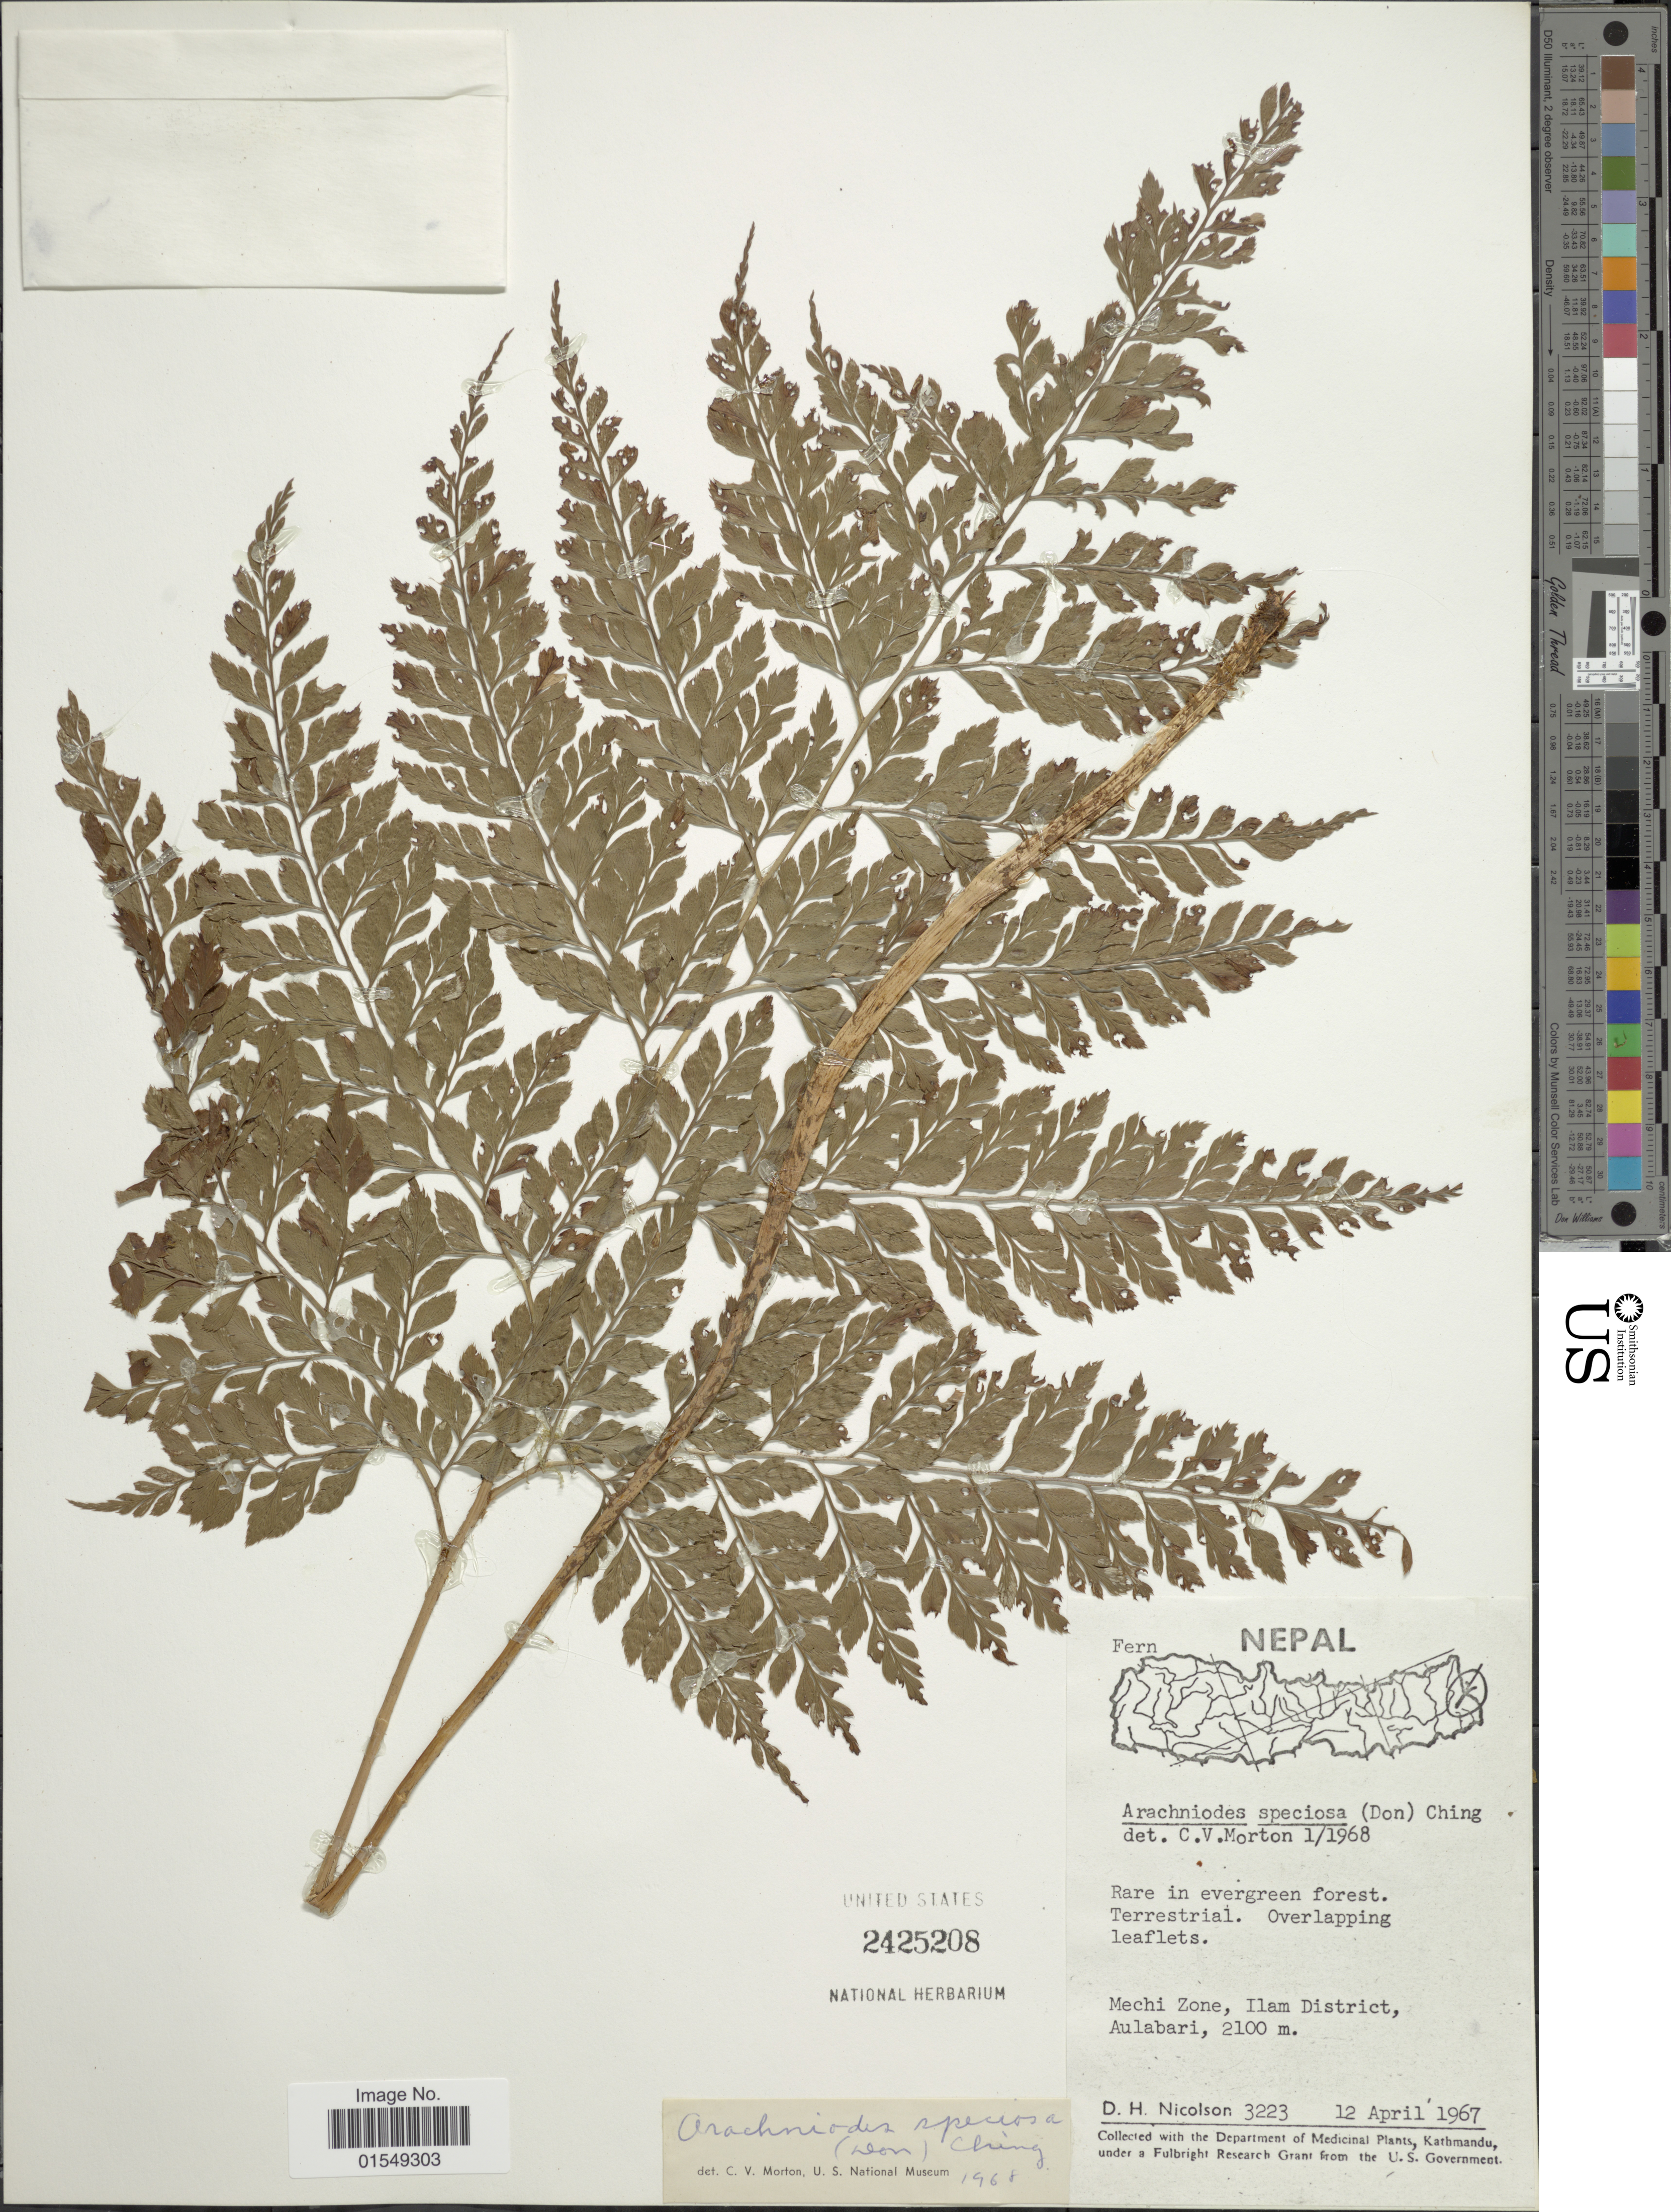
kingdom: Plantae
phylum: Tracheophyta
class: Polypodiopsida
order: Polypodiales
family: Dryopteridaceae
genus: Arachniodes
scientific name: Arachniodes speciosa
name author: (D. Don) Ching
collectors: D. H. Nicolson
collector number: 3223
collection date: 1967-04-12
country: Nepal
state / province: Mechi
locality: Mechi Zone, Ilam District, Aulabari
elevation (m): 2100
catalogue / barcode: US 2425208